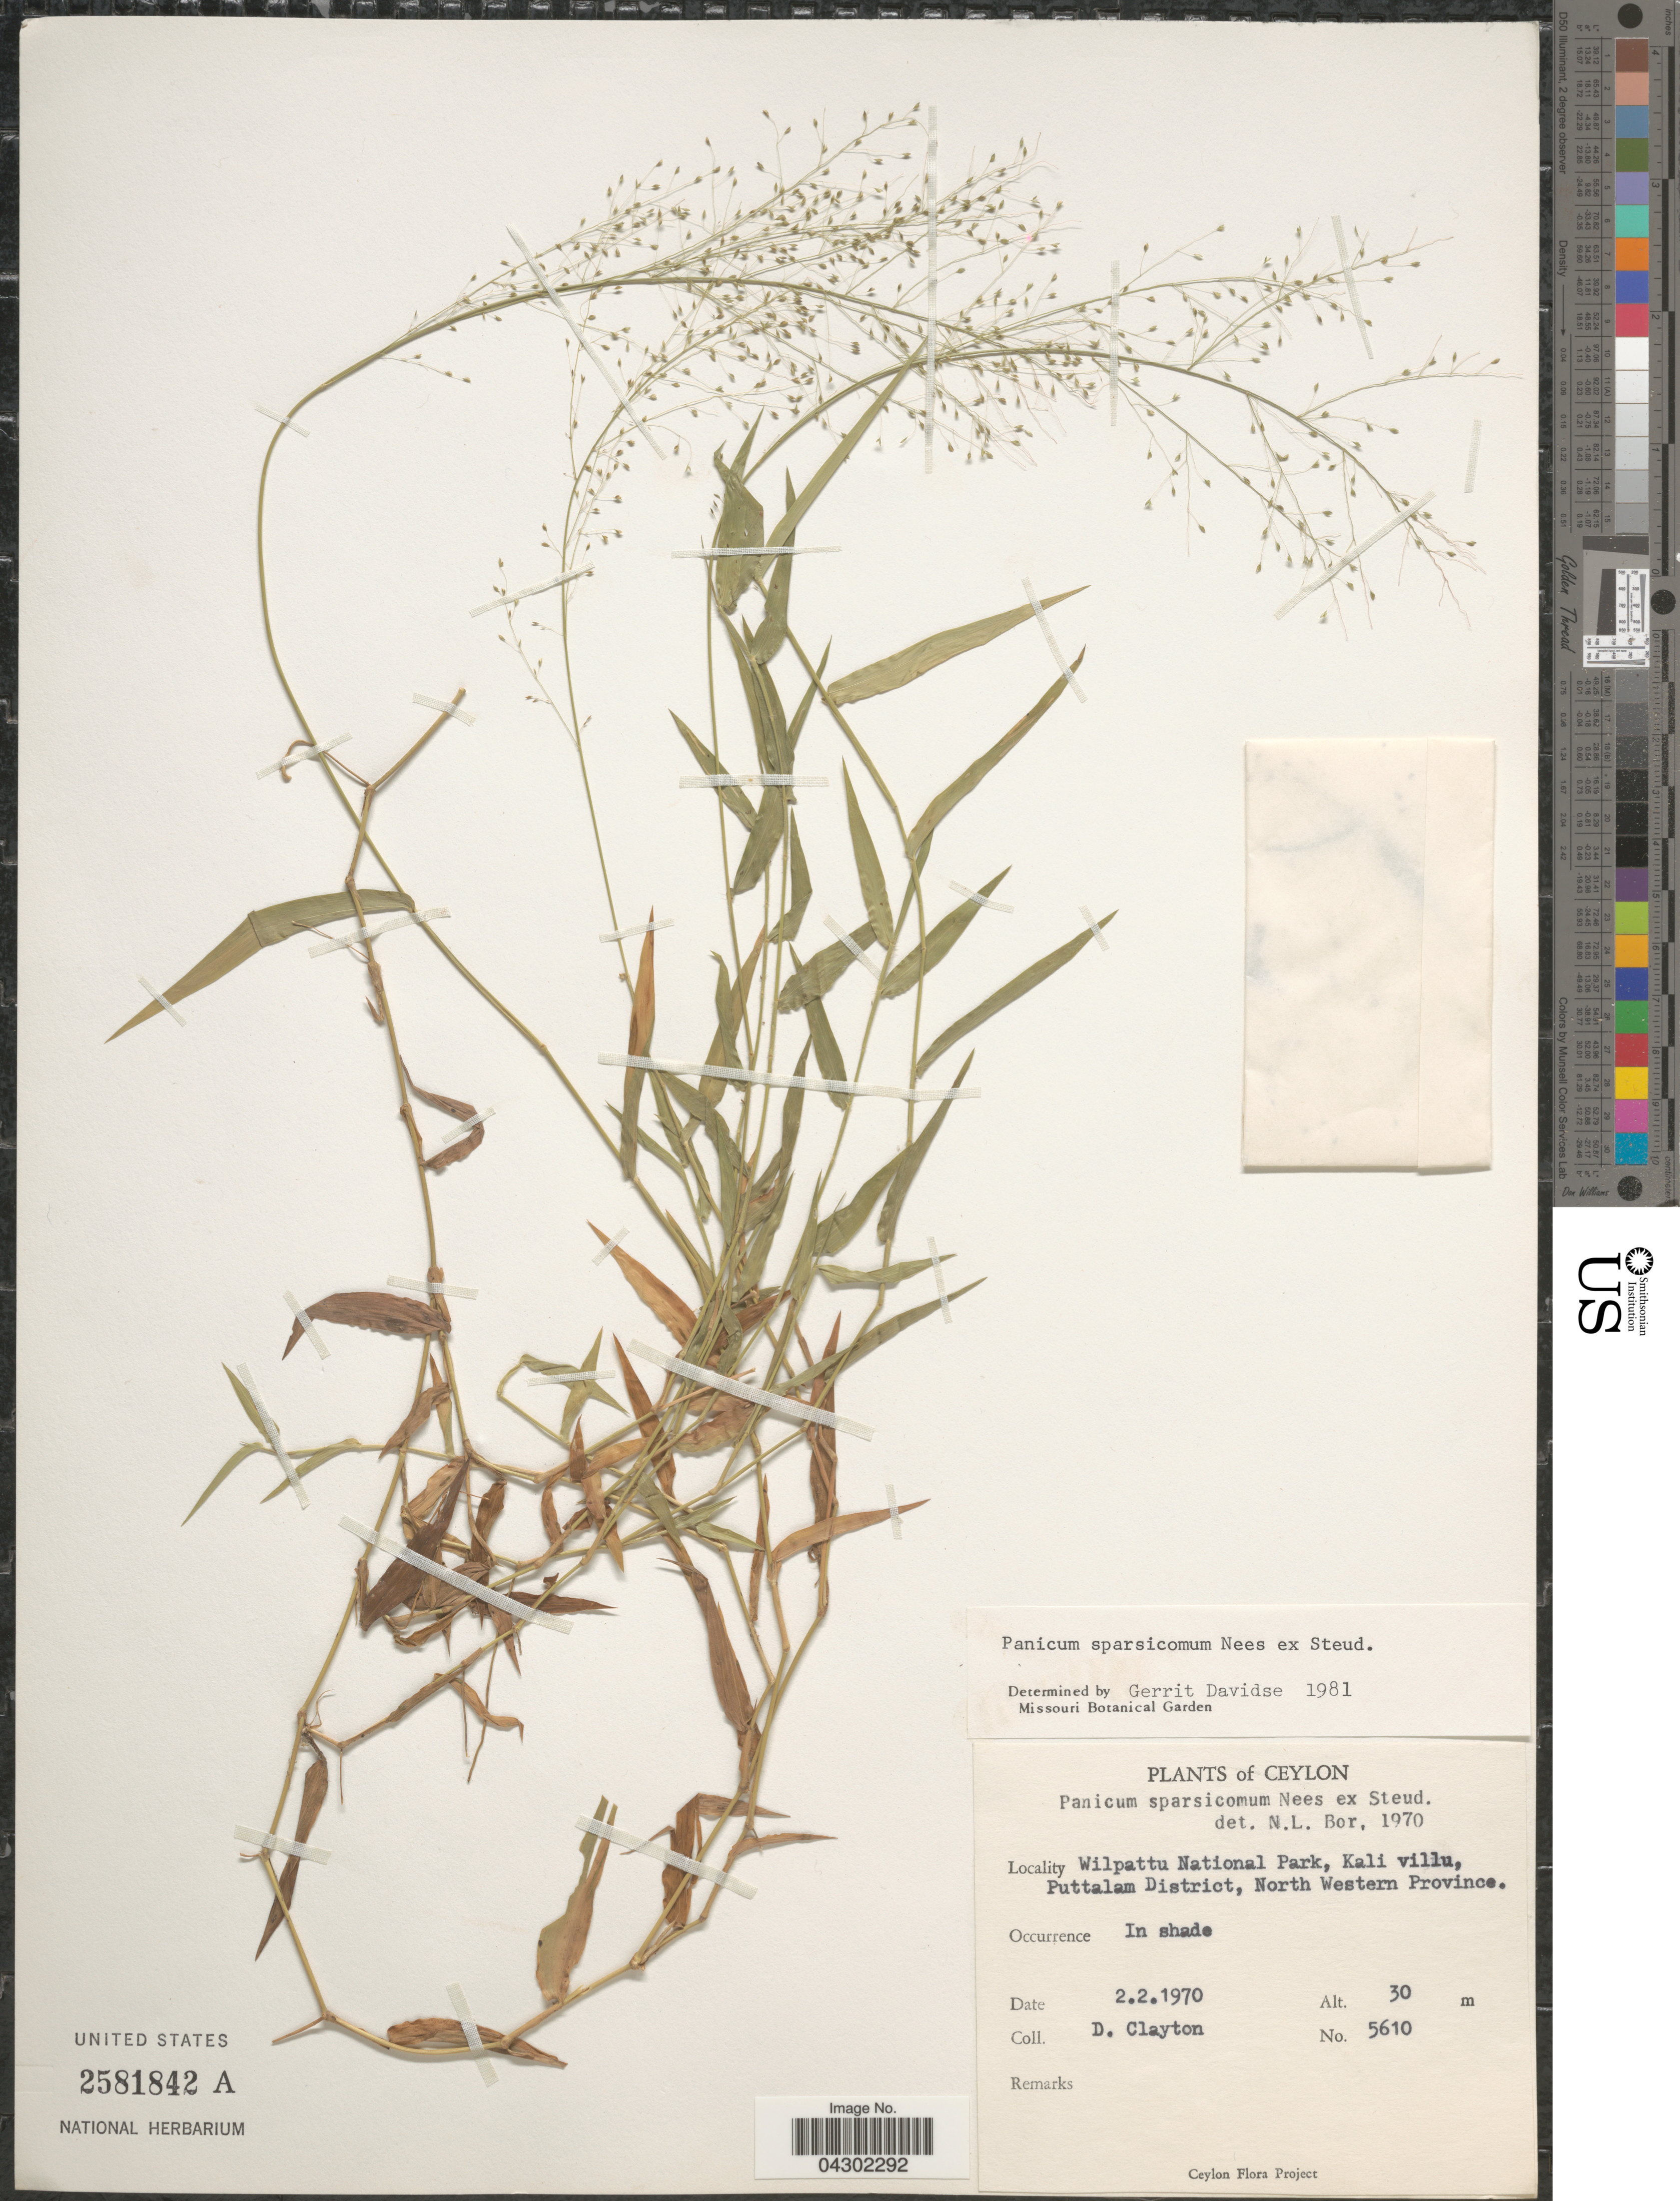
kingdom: Plantae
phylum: Tracheophyta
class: Liliopsida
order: Poales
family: Poaceae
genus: Panicum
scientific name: Panicum sparsicomum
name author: Nees ex Steud.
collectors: D. Clayton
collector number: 5610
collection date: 1970-02-02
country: Sri Lanka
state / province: North Western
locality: Ceylon. Wilpattu National Park, Kali villu, Puttalam District.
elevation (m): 30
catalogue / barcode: US 2581842A